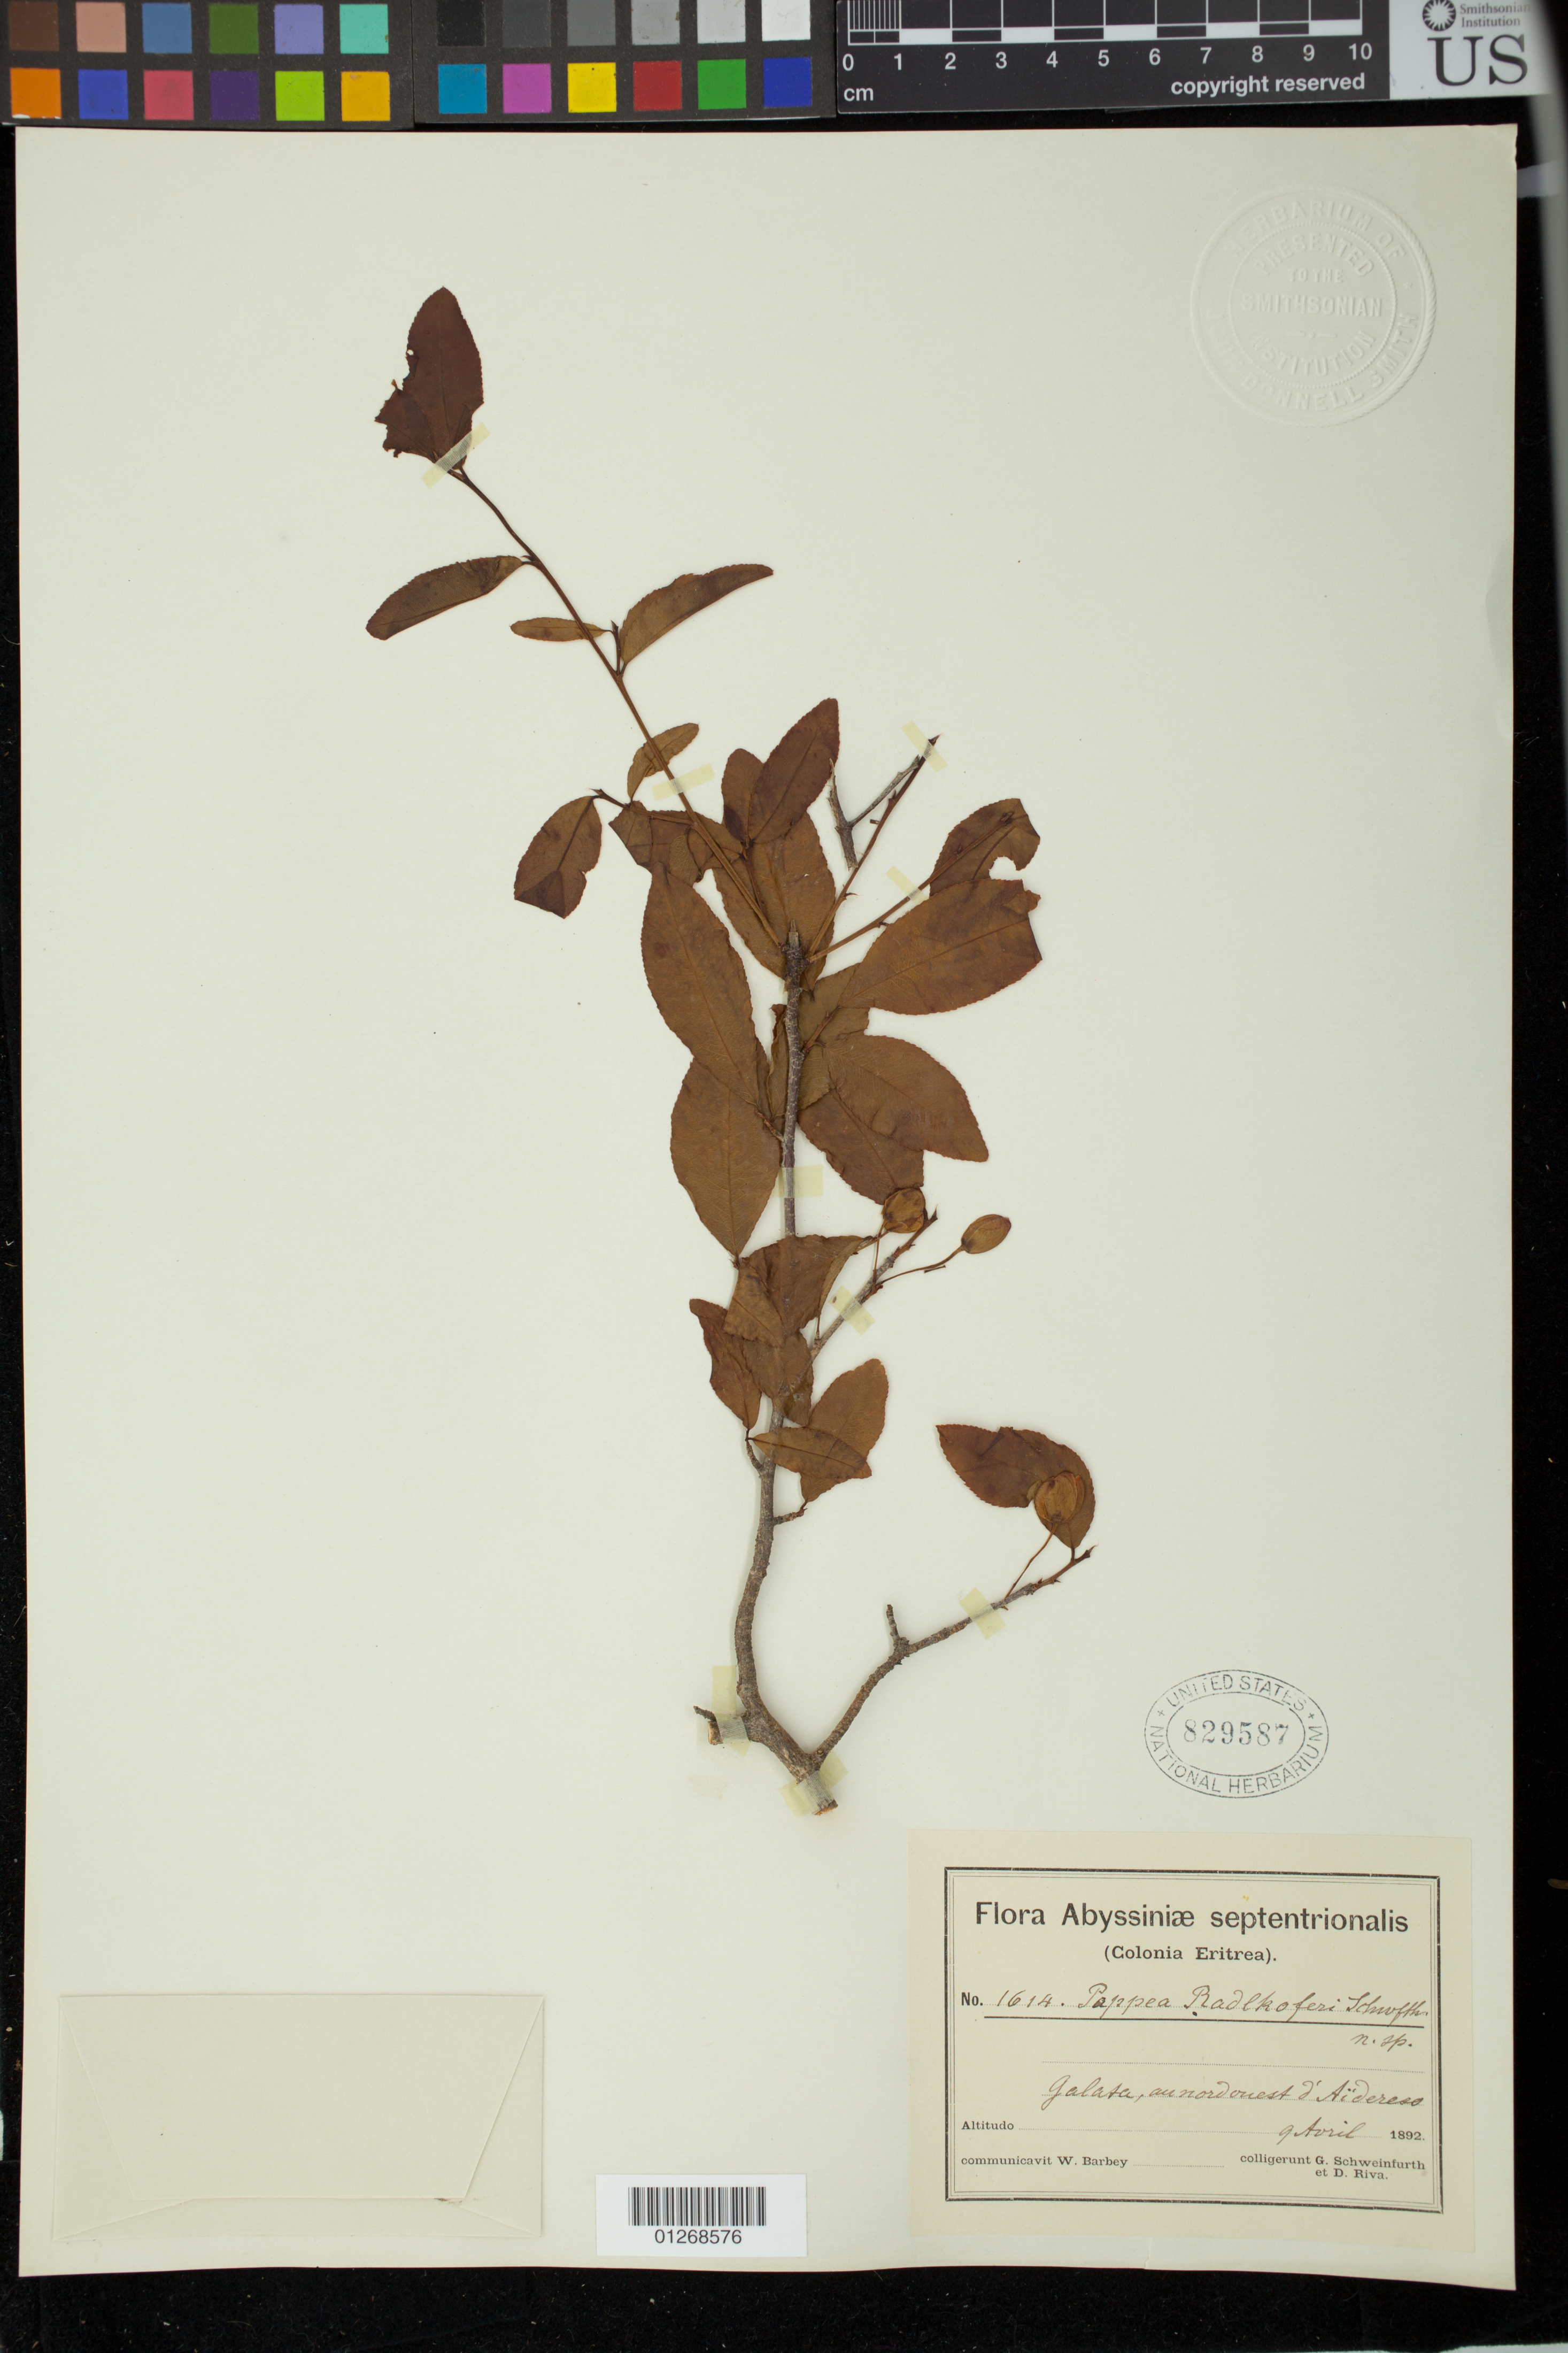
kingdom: Plantae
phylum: Tracheophyta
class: Magnoliopsida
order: Sapindales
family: Sapindaceae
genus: Pappea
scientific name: Pappea radlkoferi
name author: Schweinf.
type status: Possible Type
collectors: G. A. Schweinfurth & D. Riva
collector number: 1614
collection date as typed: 9 Avril 1892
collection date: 1892-04-09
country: Eritrea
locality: "Abyssinia", Colonia Eritrea, Galata, au nord ouest d'Aidereso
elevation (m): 1245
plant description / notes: Surely original material, but dubiously a type; protologue (mis?) cites (among several syntypes) "1617, coll. 1891" [several other herbaria have duplicates of Schweinfurth 1614 recorded as "isosyntype", with same collection date; no duplicates of 1617 found!]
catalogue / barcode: US 829587